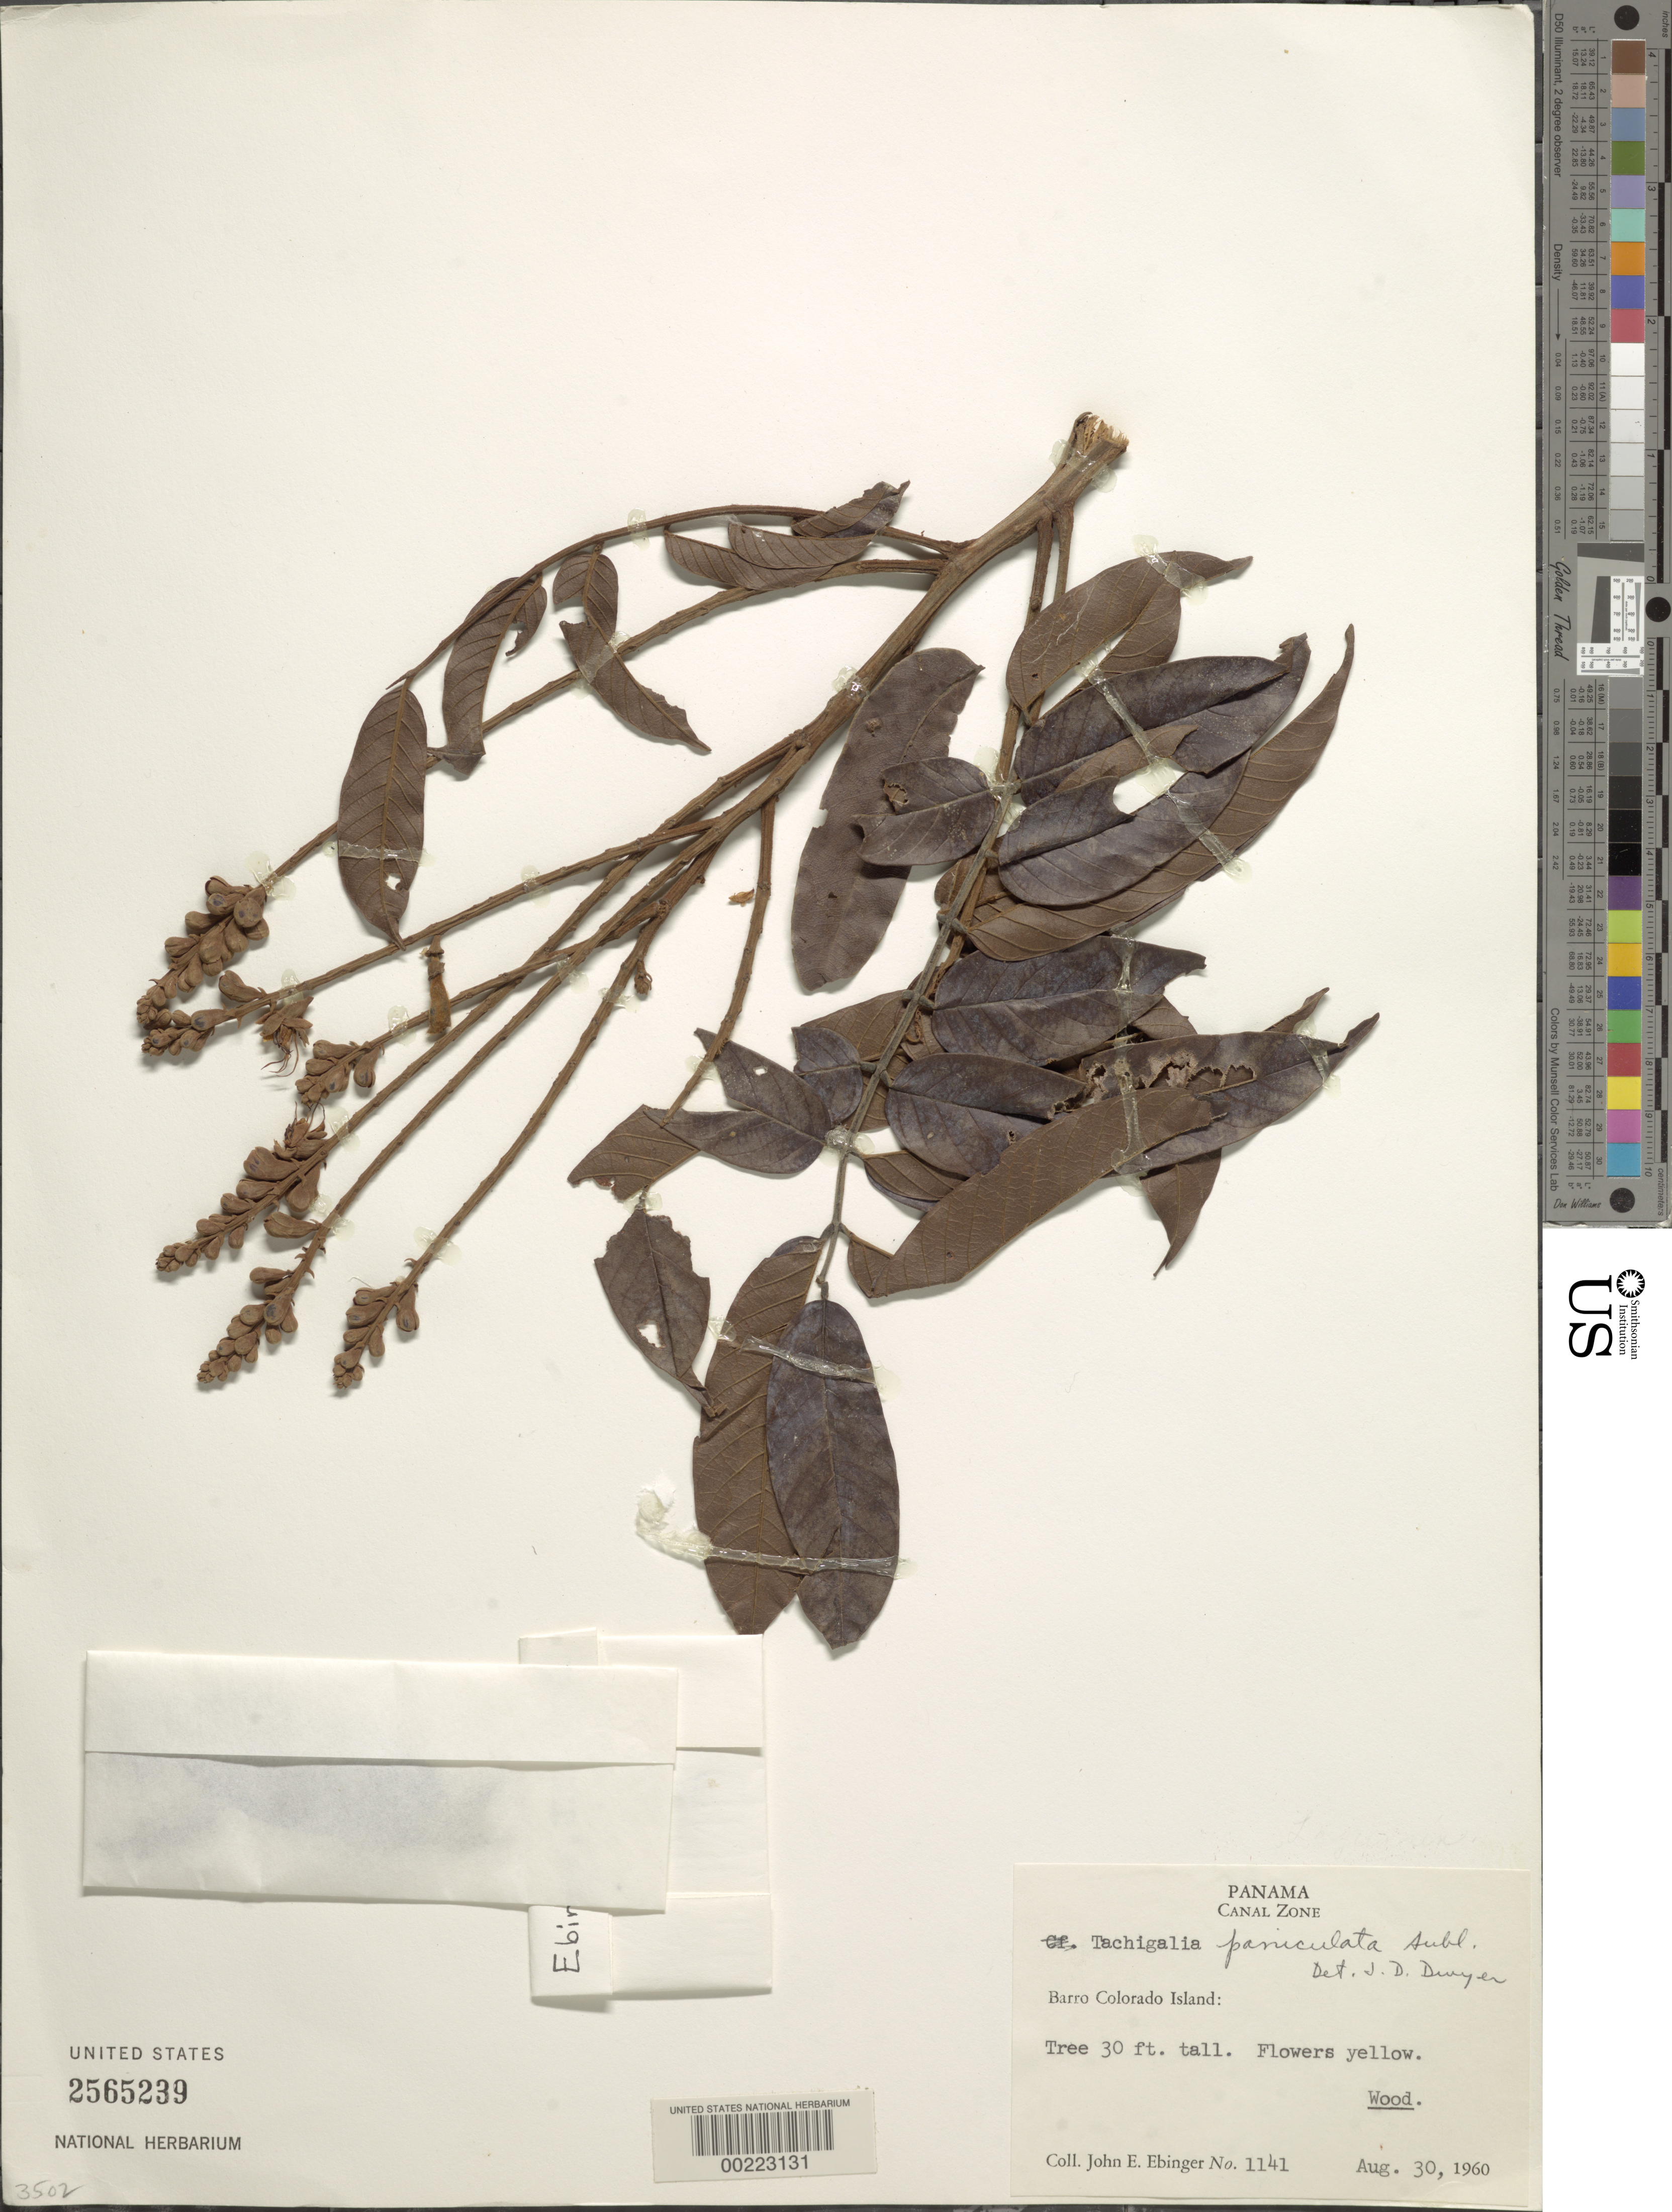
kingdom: Plantae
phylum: Tracheophyta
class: Magnoliopsida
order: Fabales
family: Fabaceae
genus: Tachigali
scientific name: Tachigali paniculata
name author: Aubl.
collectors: J. Ebinger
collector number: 1141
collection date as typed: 30 Aug 1960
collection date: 1960-08-30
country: Panama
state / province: Panamá Oeste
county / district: Canal Zone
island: Barro Colorado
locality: Barro Colorado I.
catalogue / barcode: US 2565239